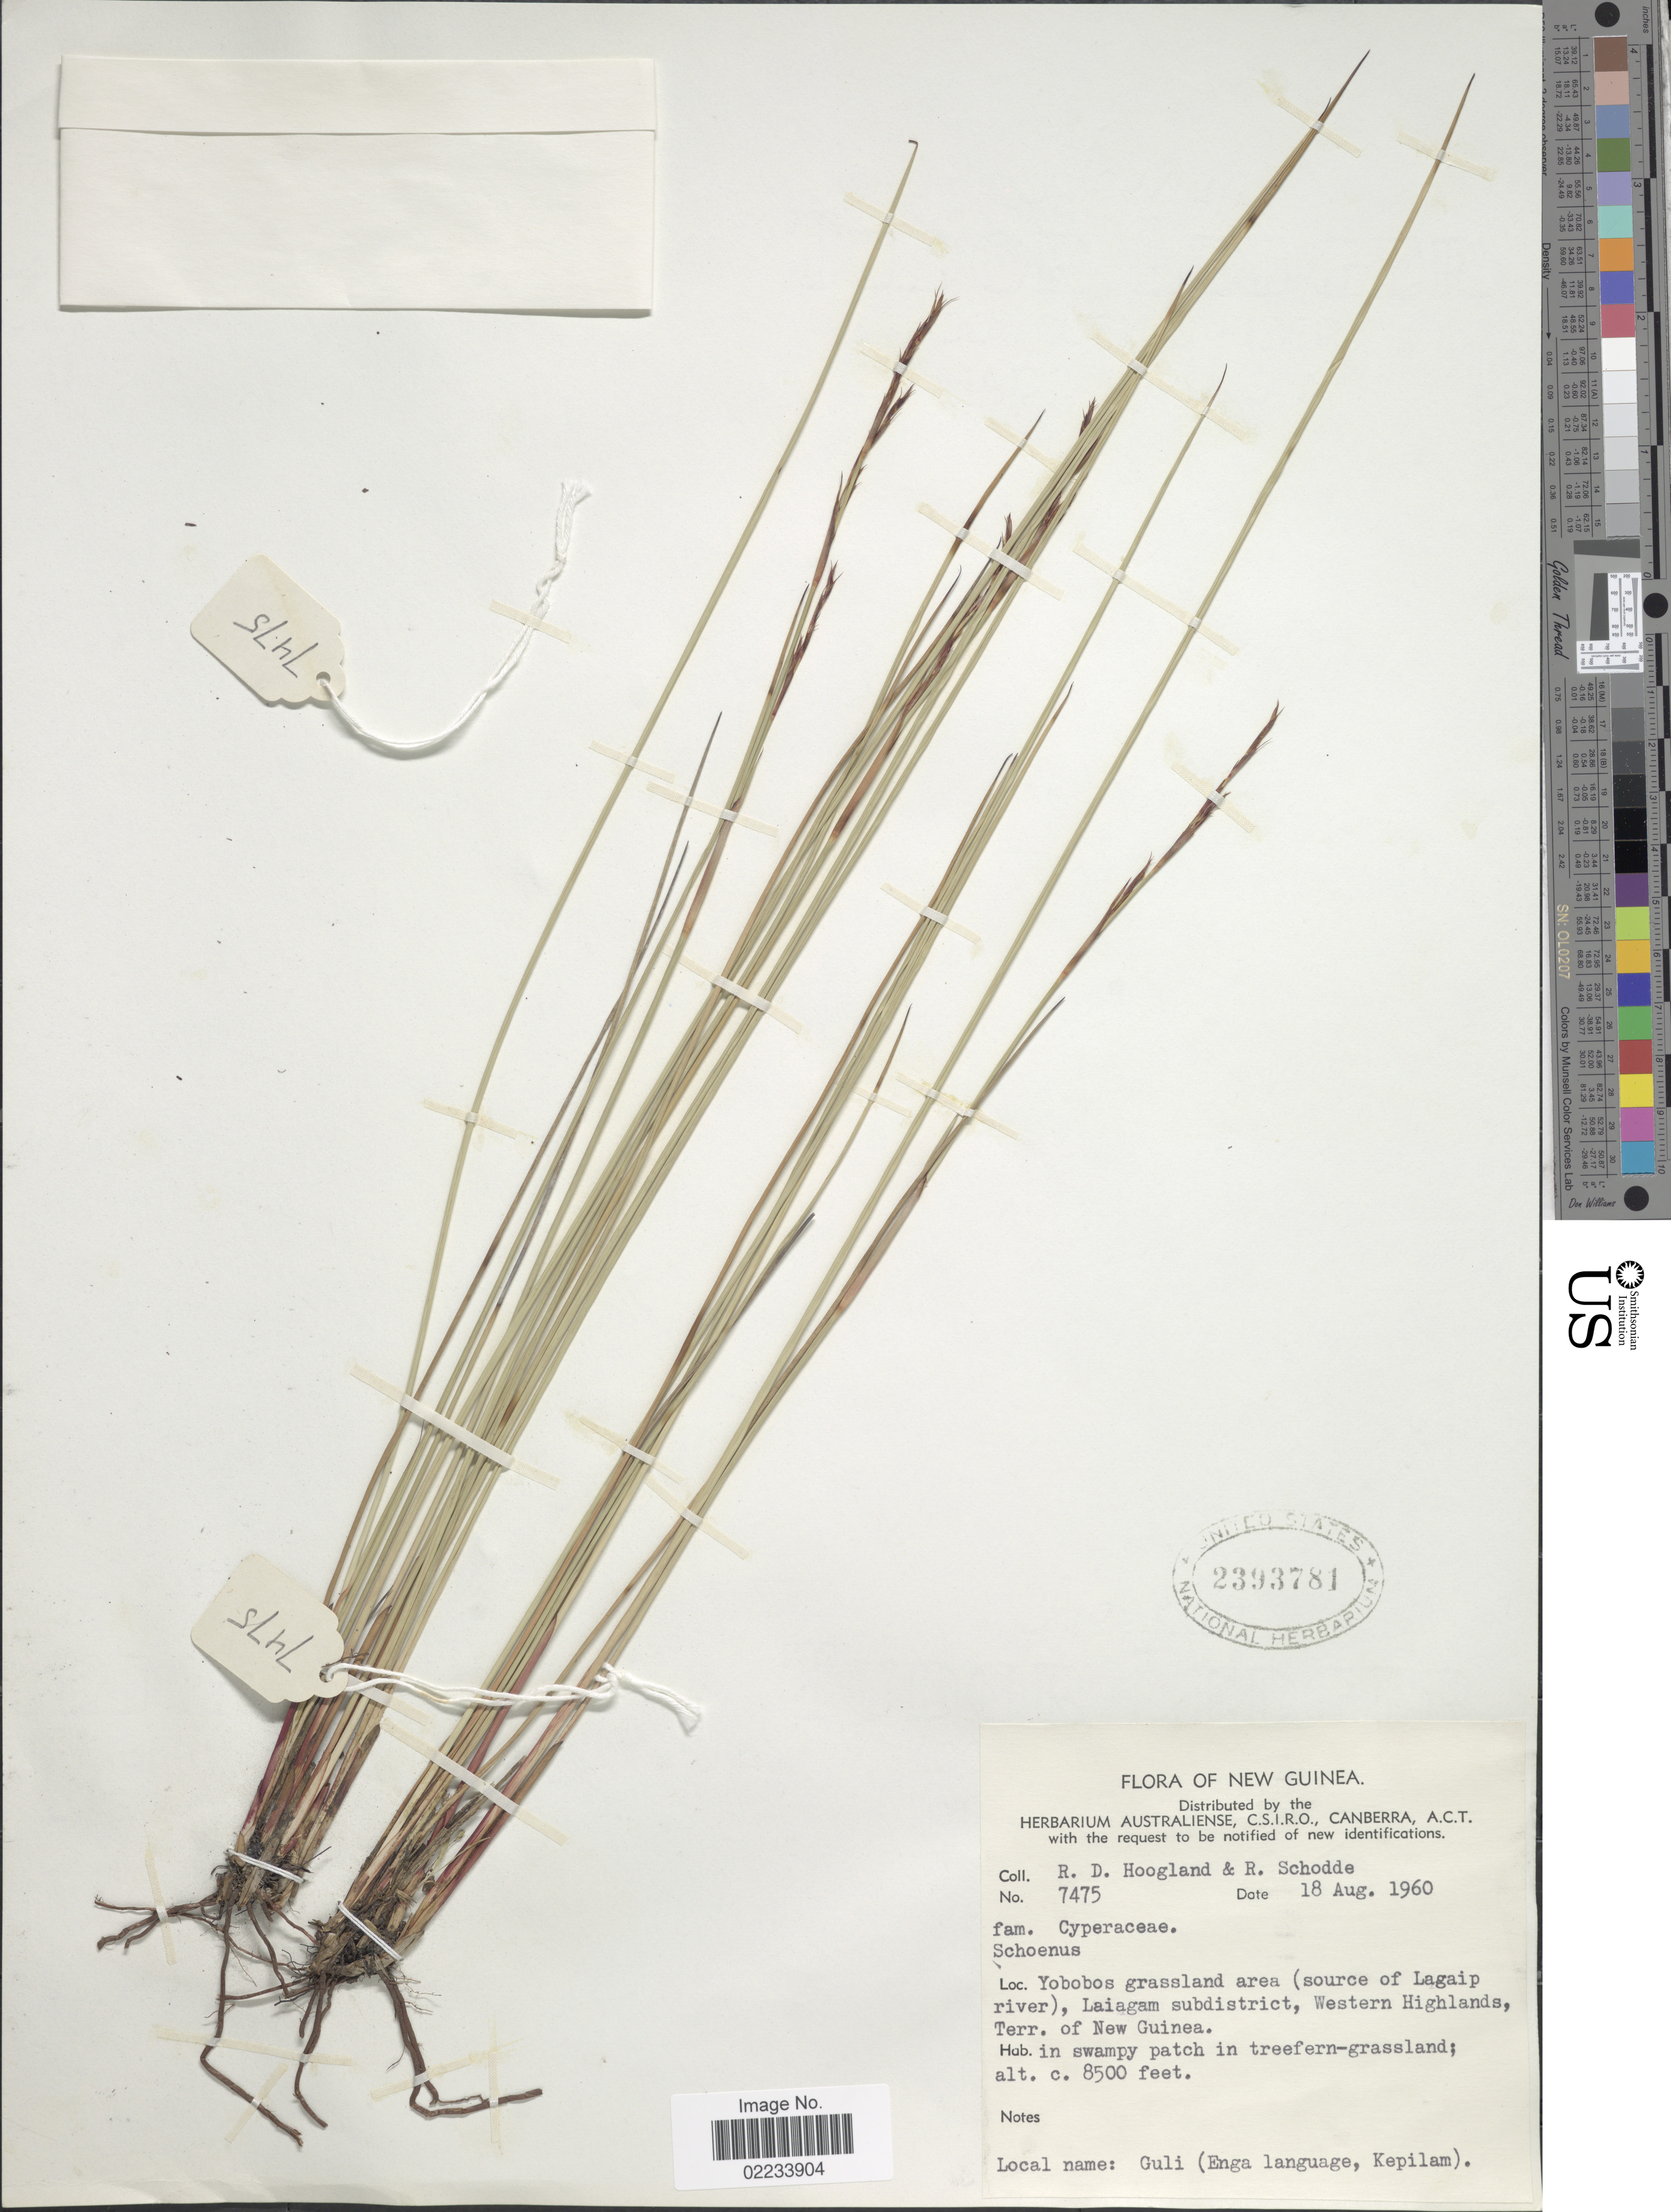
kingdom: Plantae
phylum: Tracheophyta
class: Liliopsida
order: Poales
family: Cyperaceae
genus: Machaerina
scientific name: Machaerina gunnii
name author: (Hook. f.) J. Kern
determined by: Kern, J. H.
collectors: R. D. Hoogland & R. Schodde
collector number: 7475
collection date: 1960-08-18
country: Papua New Guinea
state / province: Manus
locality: New Guinea, Yobobos grassland area (source of Lagaip river), Laiagam subdistrict, Western Highlands, Terr. of New Guinea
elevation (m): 2591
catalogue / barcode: US 2393781